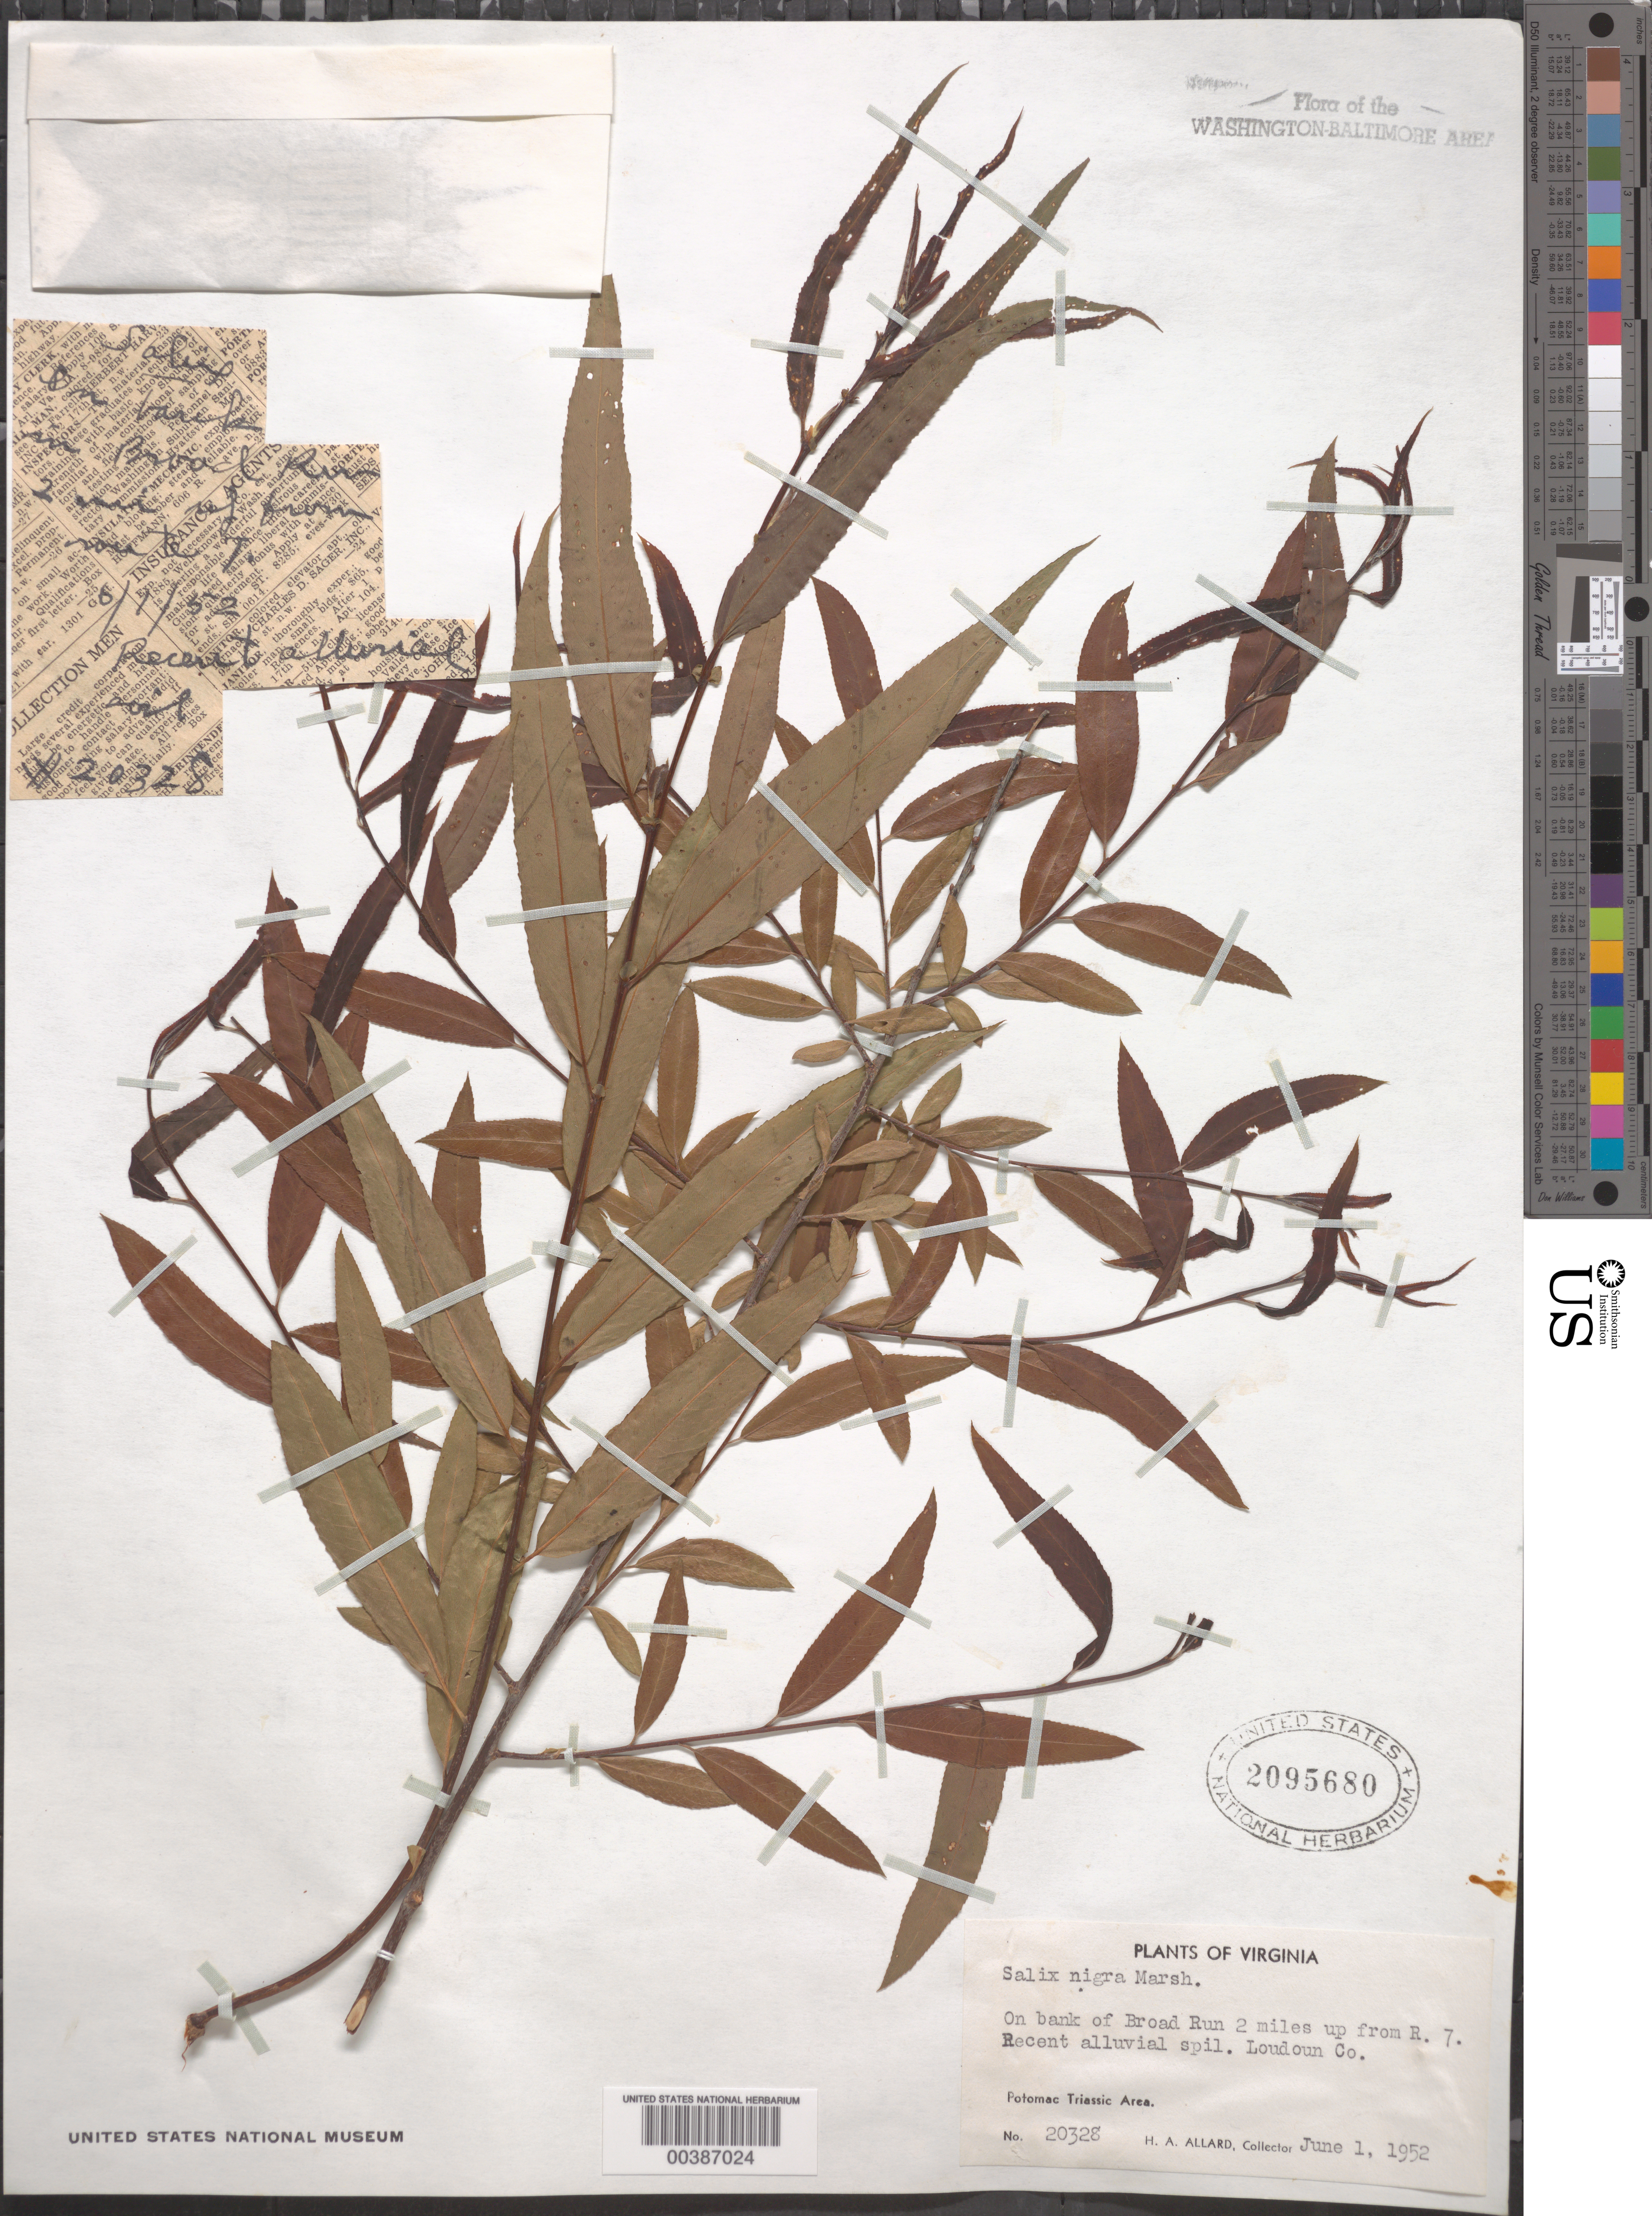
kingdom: Plantae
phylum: Tracheophyta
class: Magnoliopsida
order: Malpighiales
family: Salicaceae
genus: Salix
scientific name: Salix nigra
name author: Marshall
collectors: H. A. Allard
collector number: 20328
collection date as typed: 01 Jun 1952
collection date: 1952-06-01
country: United States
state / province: Virginia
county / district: Loudoun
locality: Upstream from Route 7 on Broad Run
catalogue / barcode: US 2095680